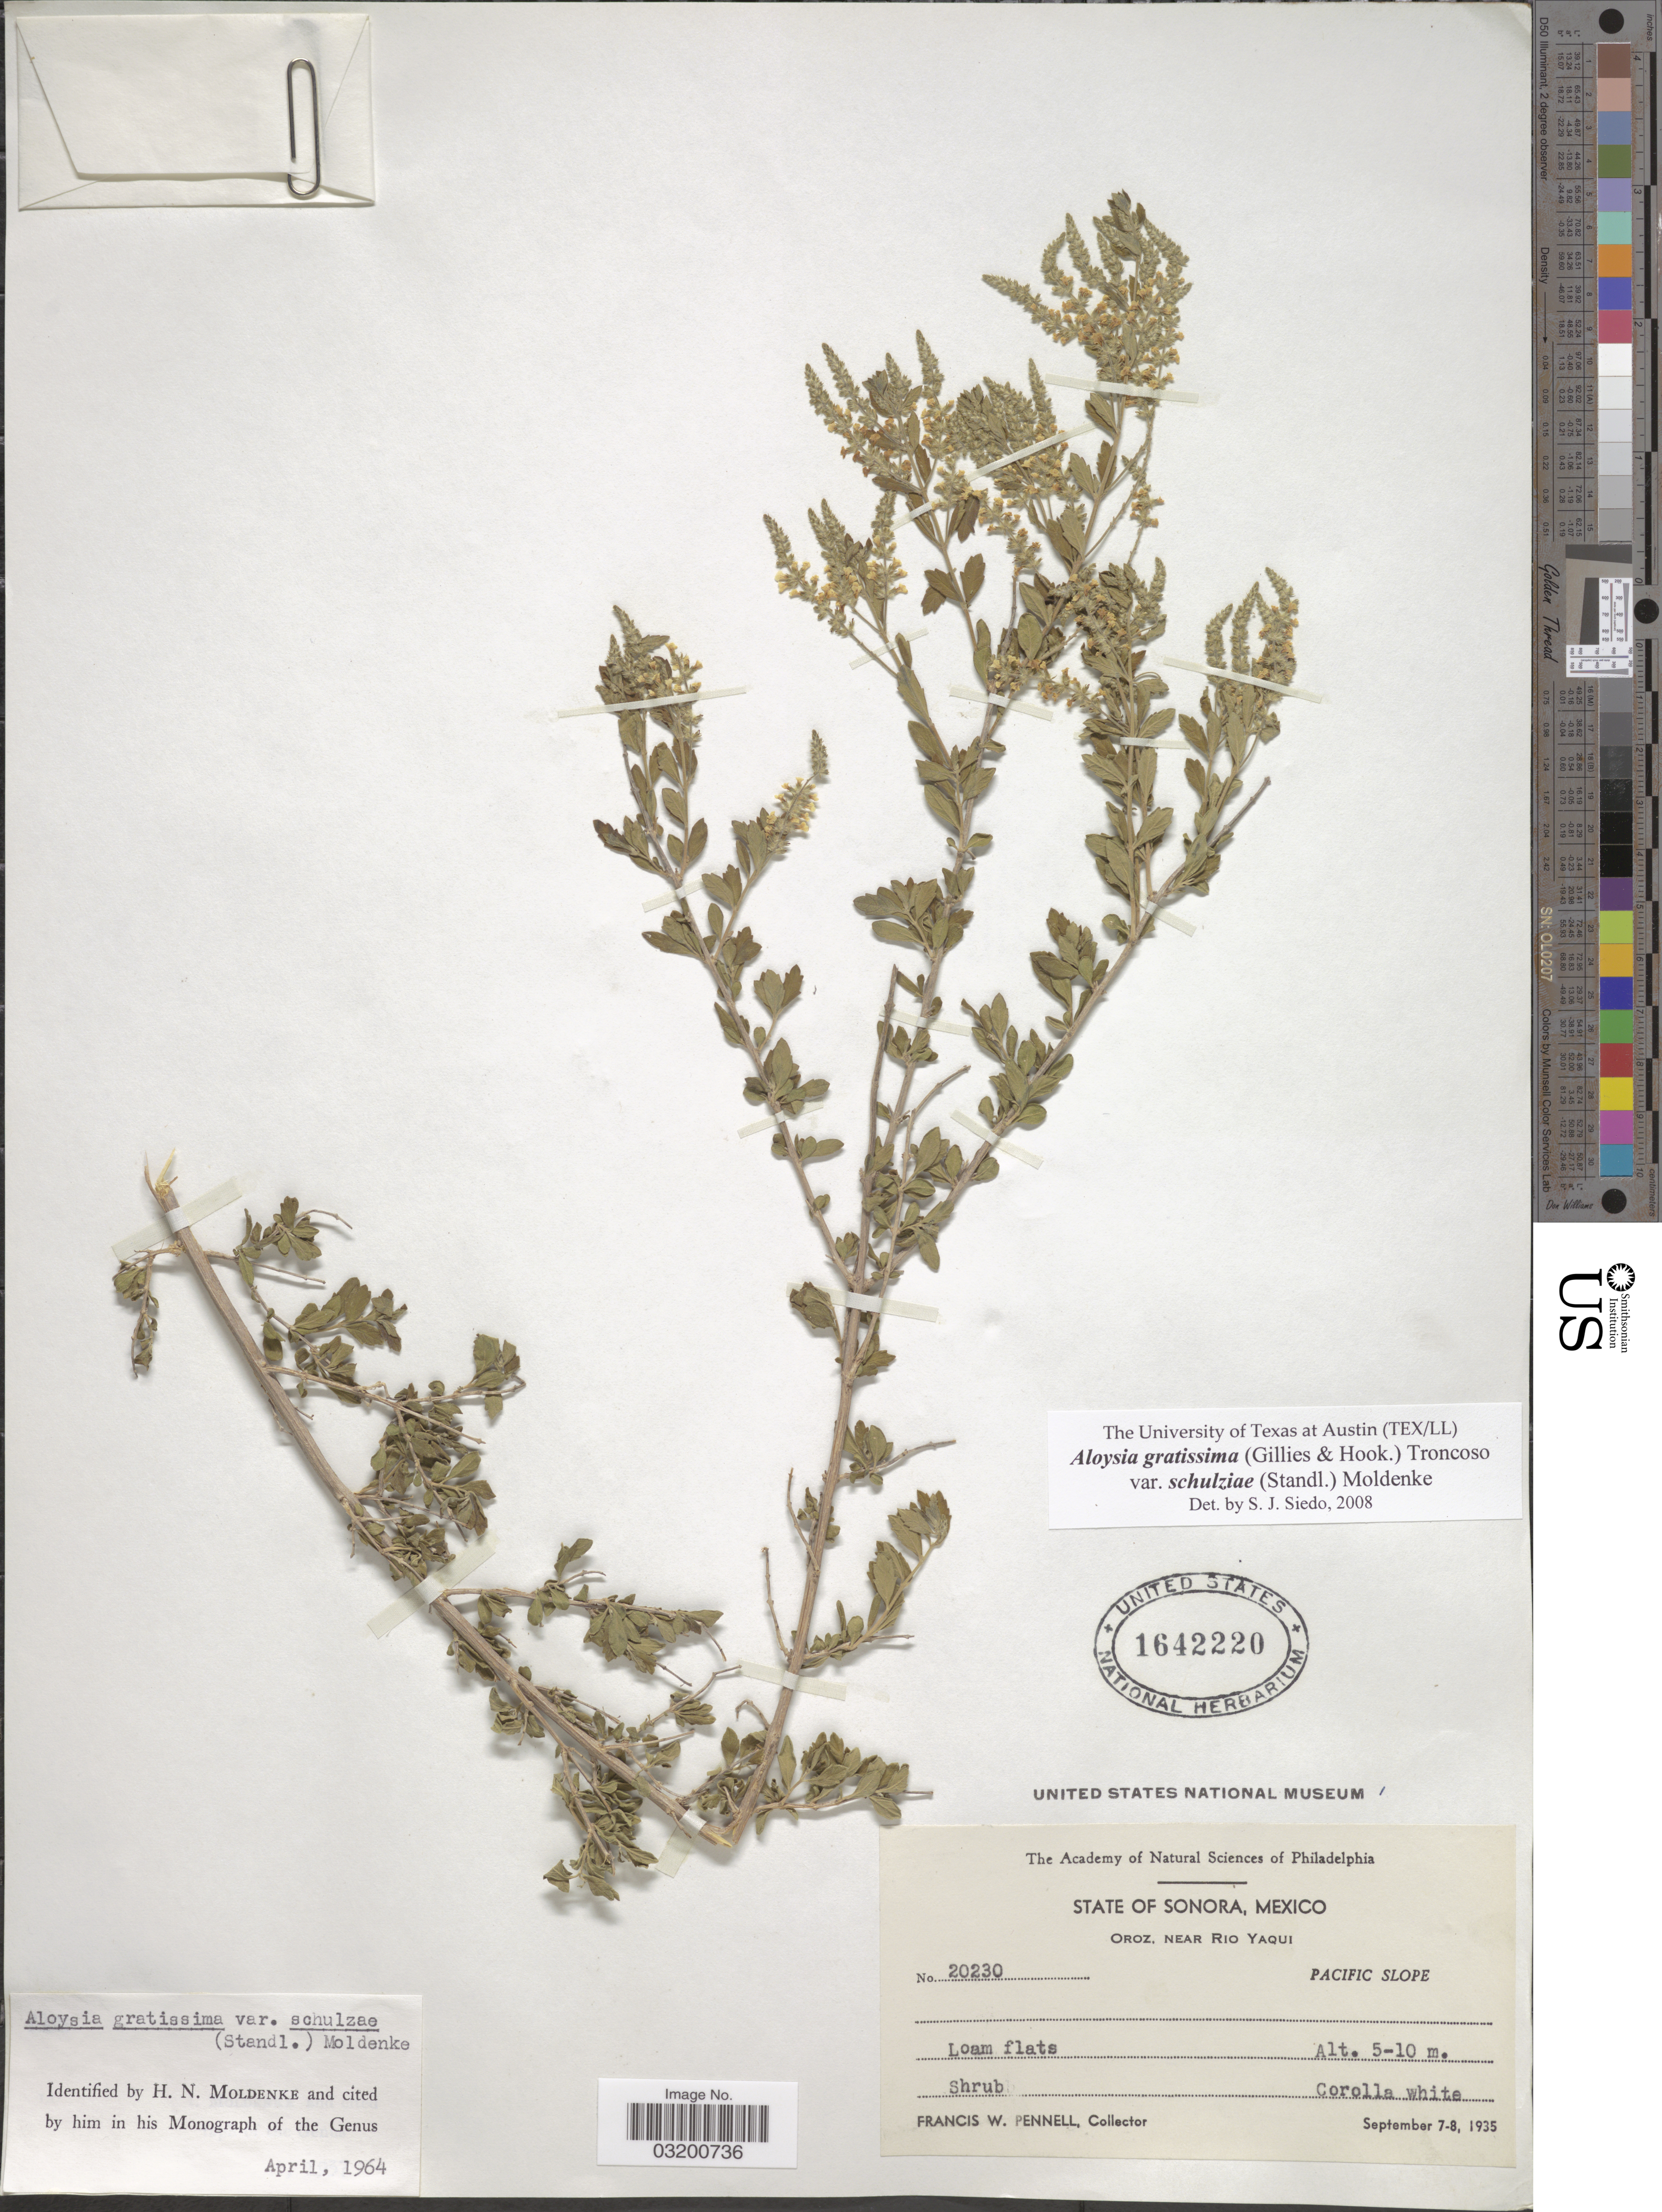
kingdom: Plantae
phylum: Tracheophyta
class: Magnoliopsida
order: Lamiales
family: Verbenaceae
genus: Aloysia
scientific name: Aloysia gratissima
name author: (Gillies & Hook.) Tronc.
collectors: F. W. Pennell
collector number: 20230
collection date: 1935-09-07/1935-09-08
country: Mexico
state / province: Sonora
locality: Oroz, near Rio Yaqui. Pacific Slope.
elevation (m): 5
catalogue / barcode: US 1642220